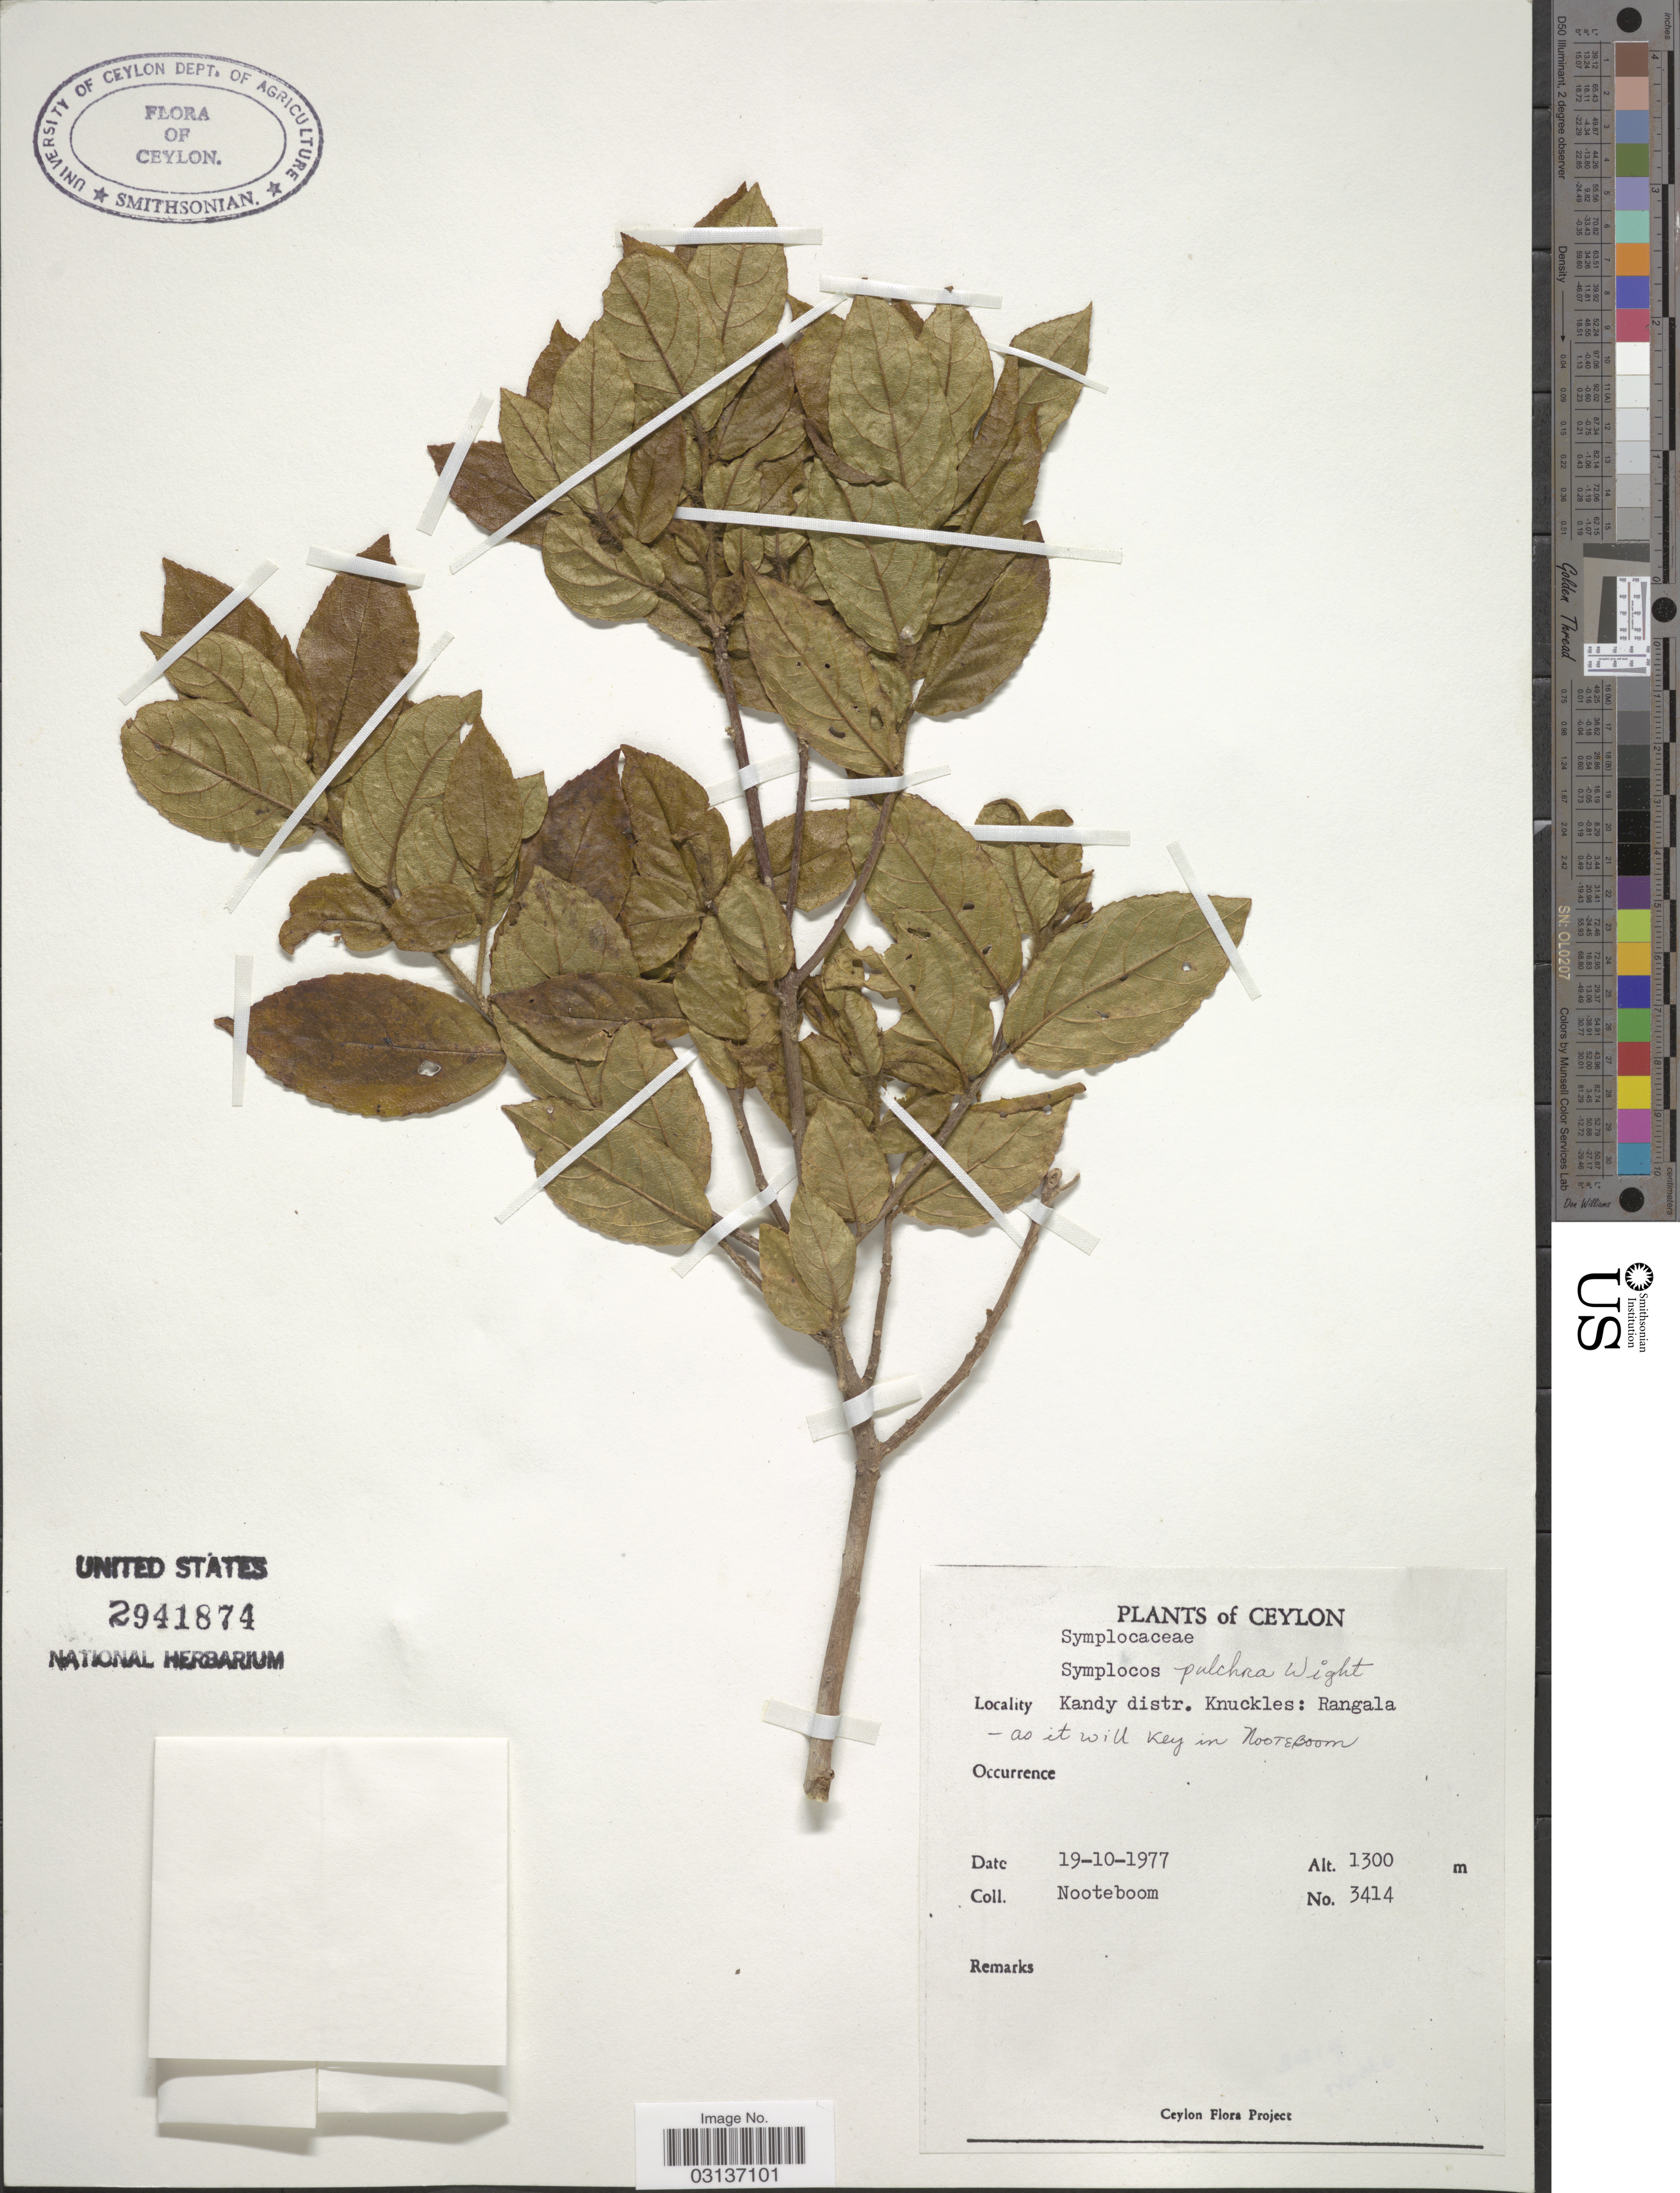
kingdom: Plantae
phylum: Tracheophyta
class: Magnoliopsida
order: Ericales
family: Symplocaceae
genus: Symplocos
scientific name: Symplocos pulchra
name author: Wight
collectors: Nooteboom, --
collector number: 3414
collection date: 1977-10-19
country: Sri Lanka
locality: Ceylon. Kandy distr. Knuckles: Rangala.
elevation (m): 1300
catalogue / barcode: US 2941874